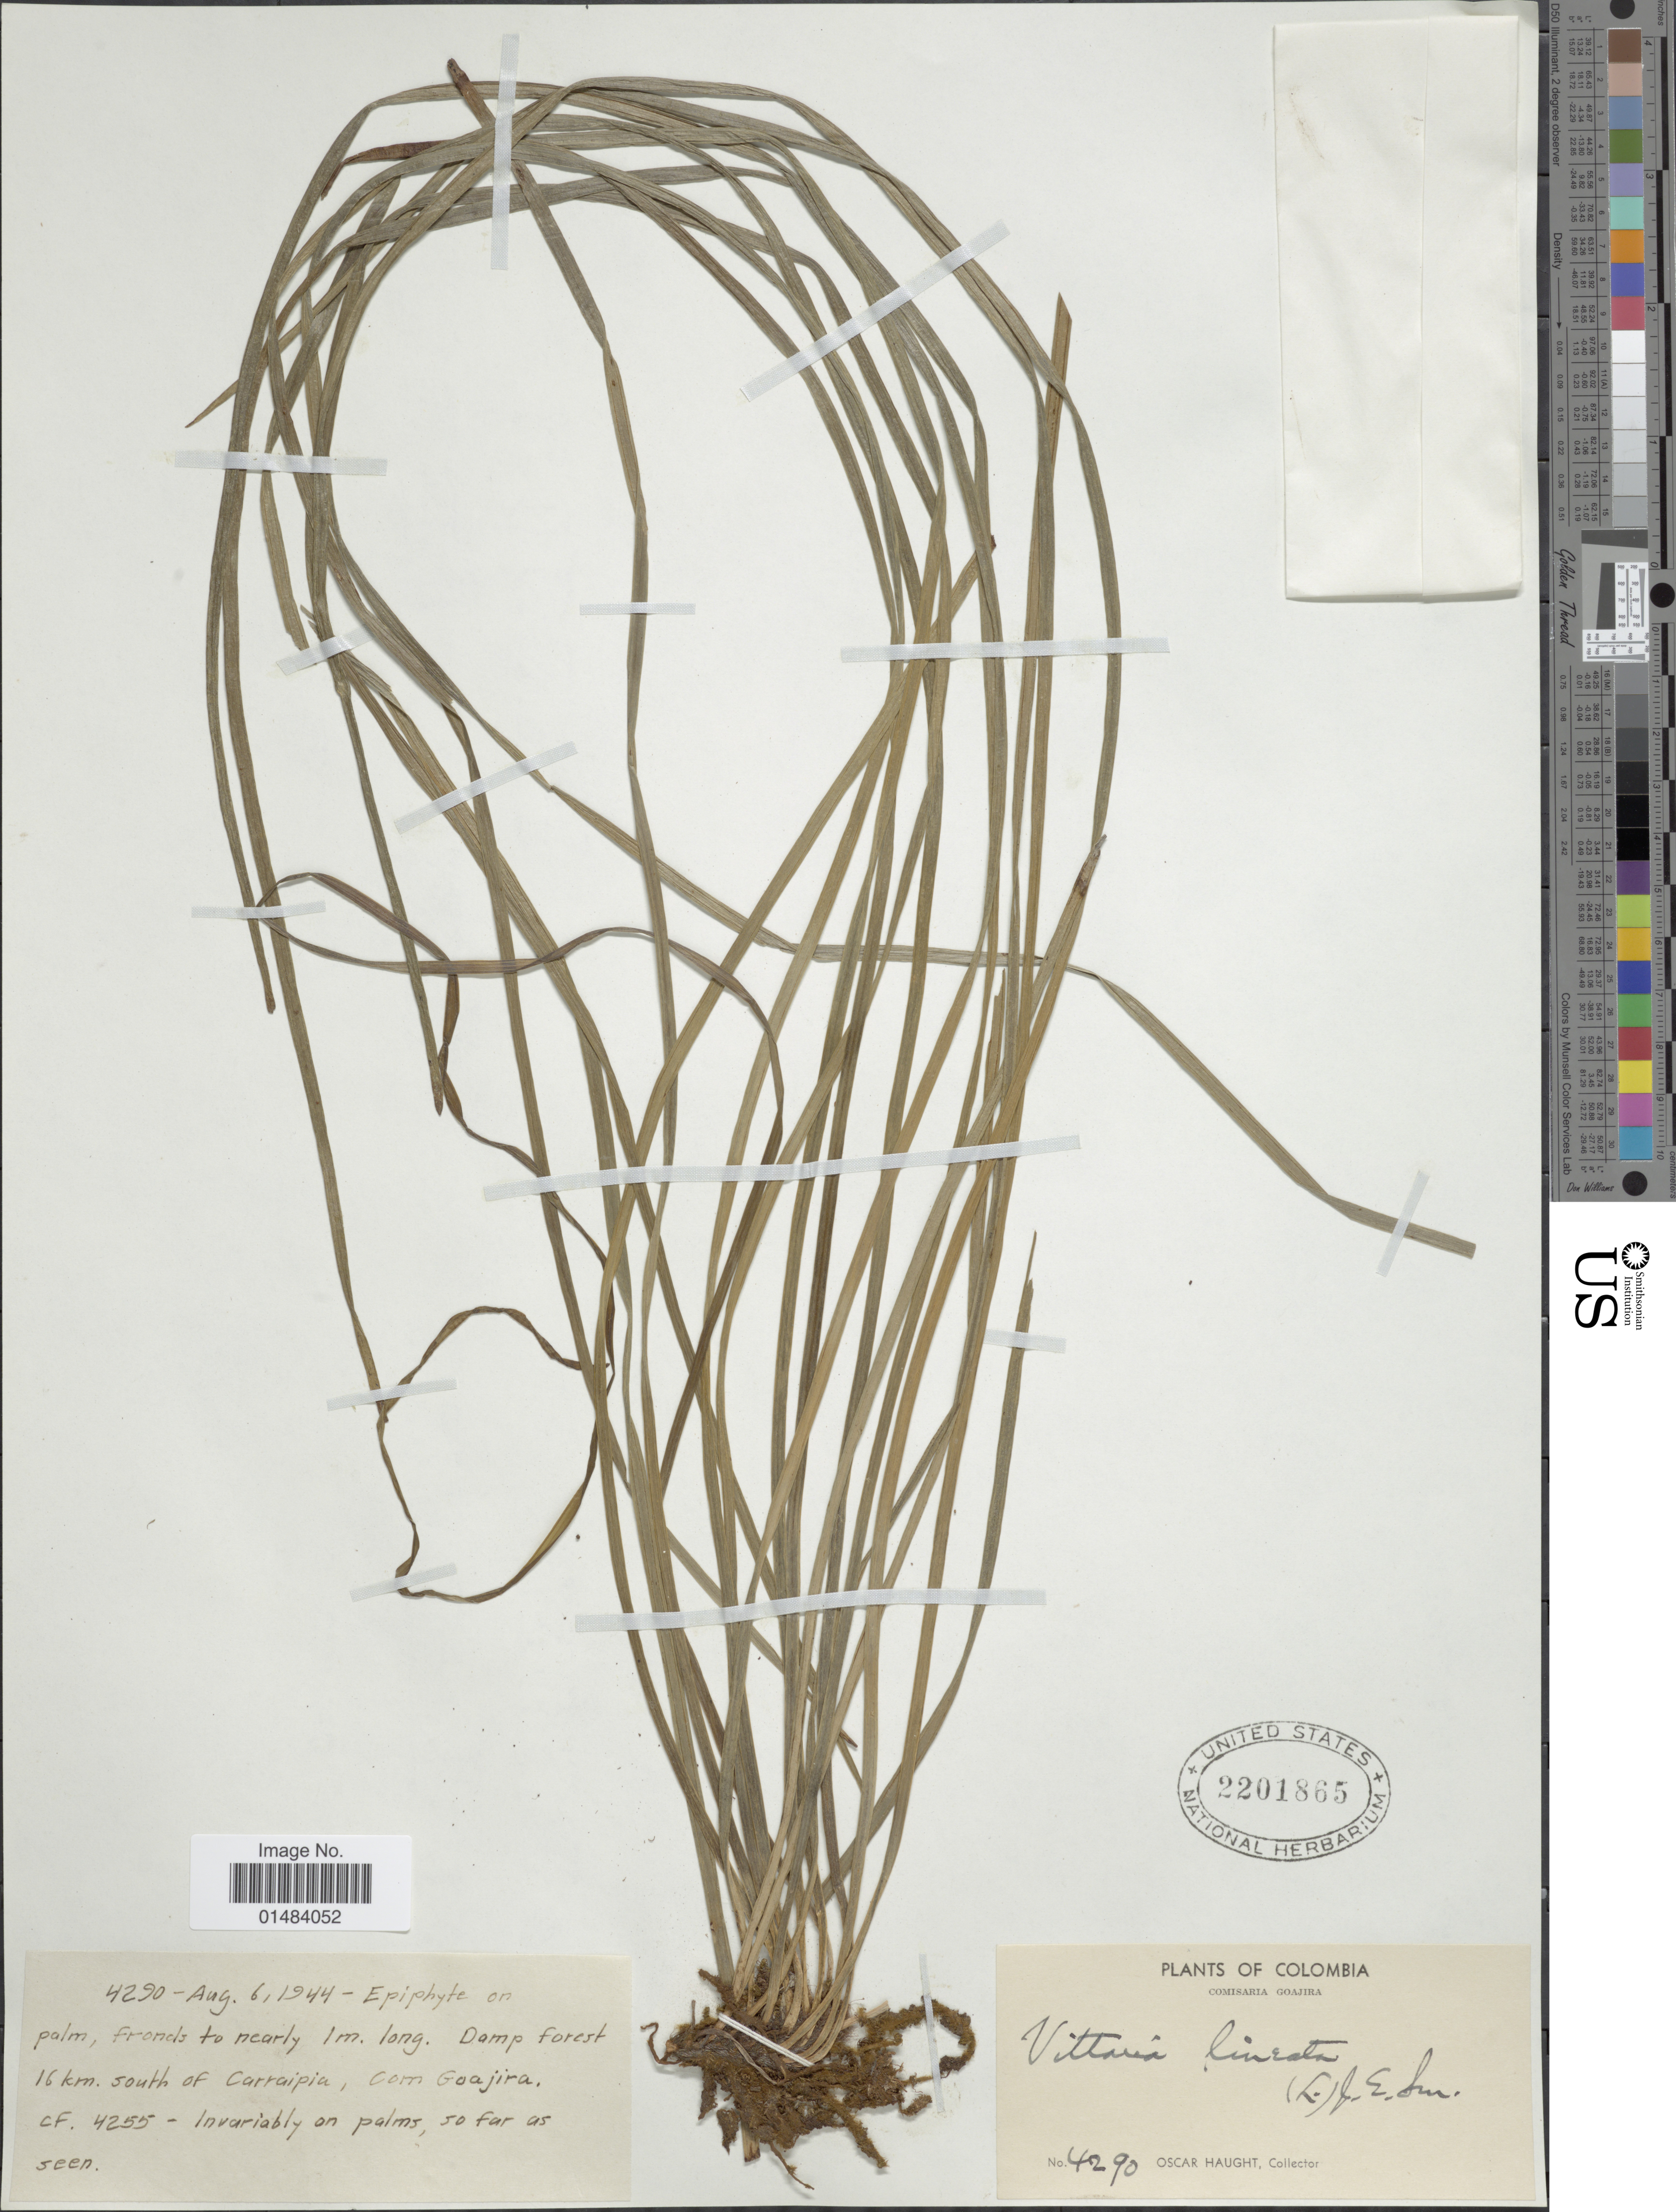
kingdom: Plantae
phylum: Tracheophyta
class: Polypodiopsida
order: Polypodiales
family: Pteridaceae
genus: Vittaria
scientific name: Vittaria lineata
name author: (L.) Sm.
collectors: O. L. Haught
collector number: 4290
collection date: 1944-08-06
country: Colombia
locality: Colombia, Comisaria Goajira, damp forest 16 km. south of Carraipia, Com. Goajira.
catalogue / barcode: US 2201865